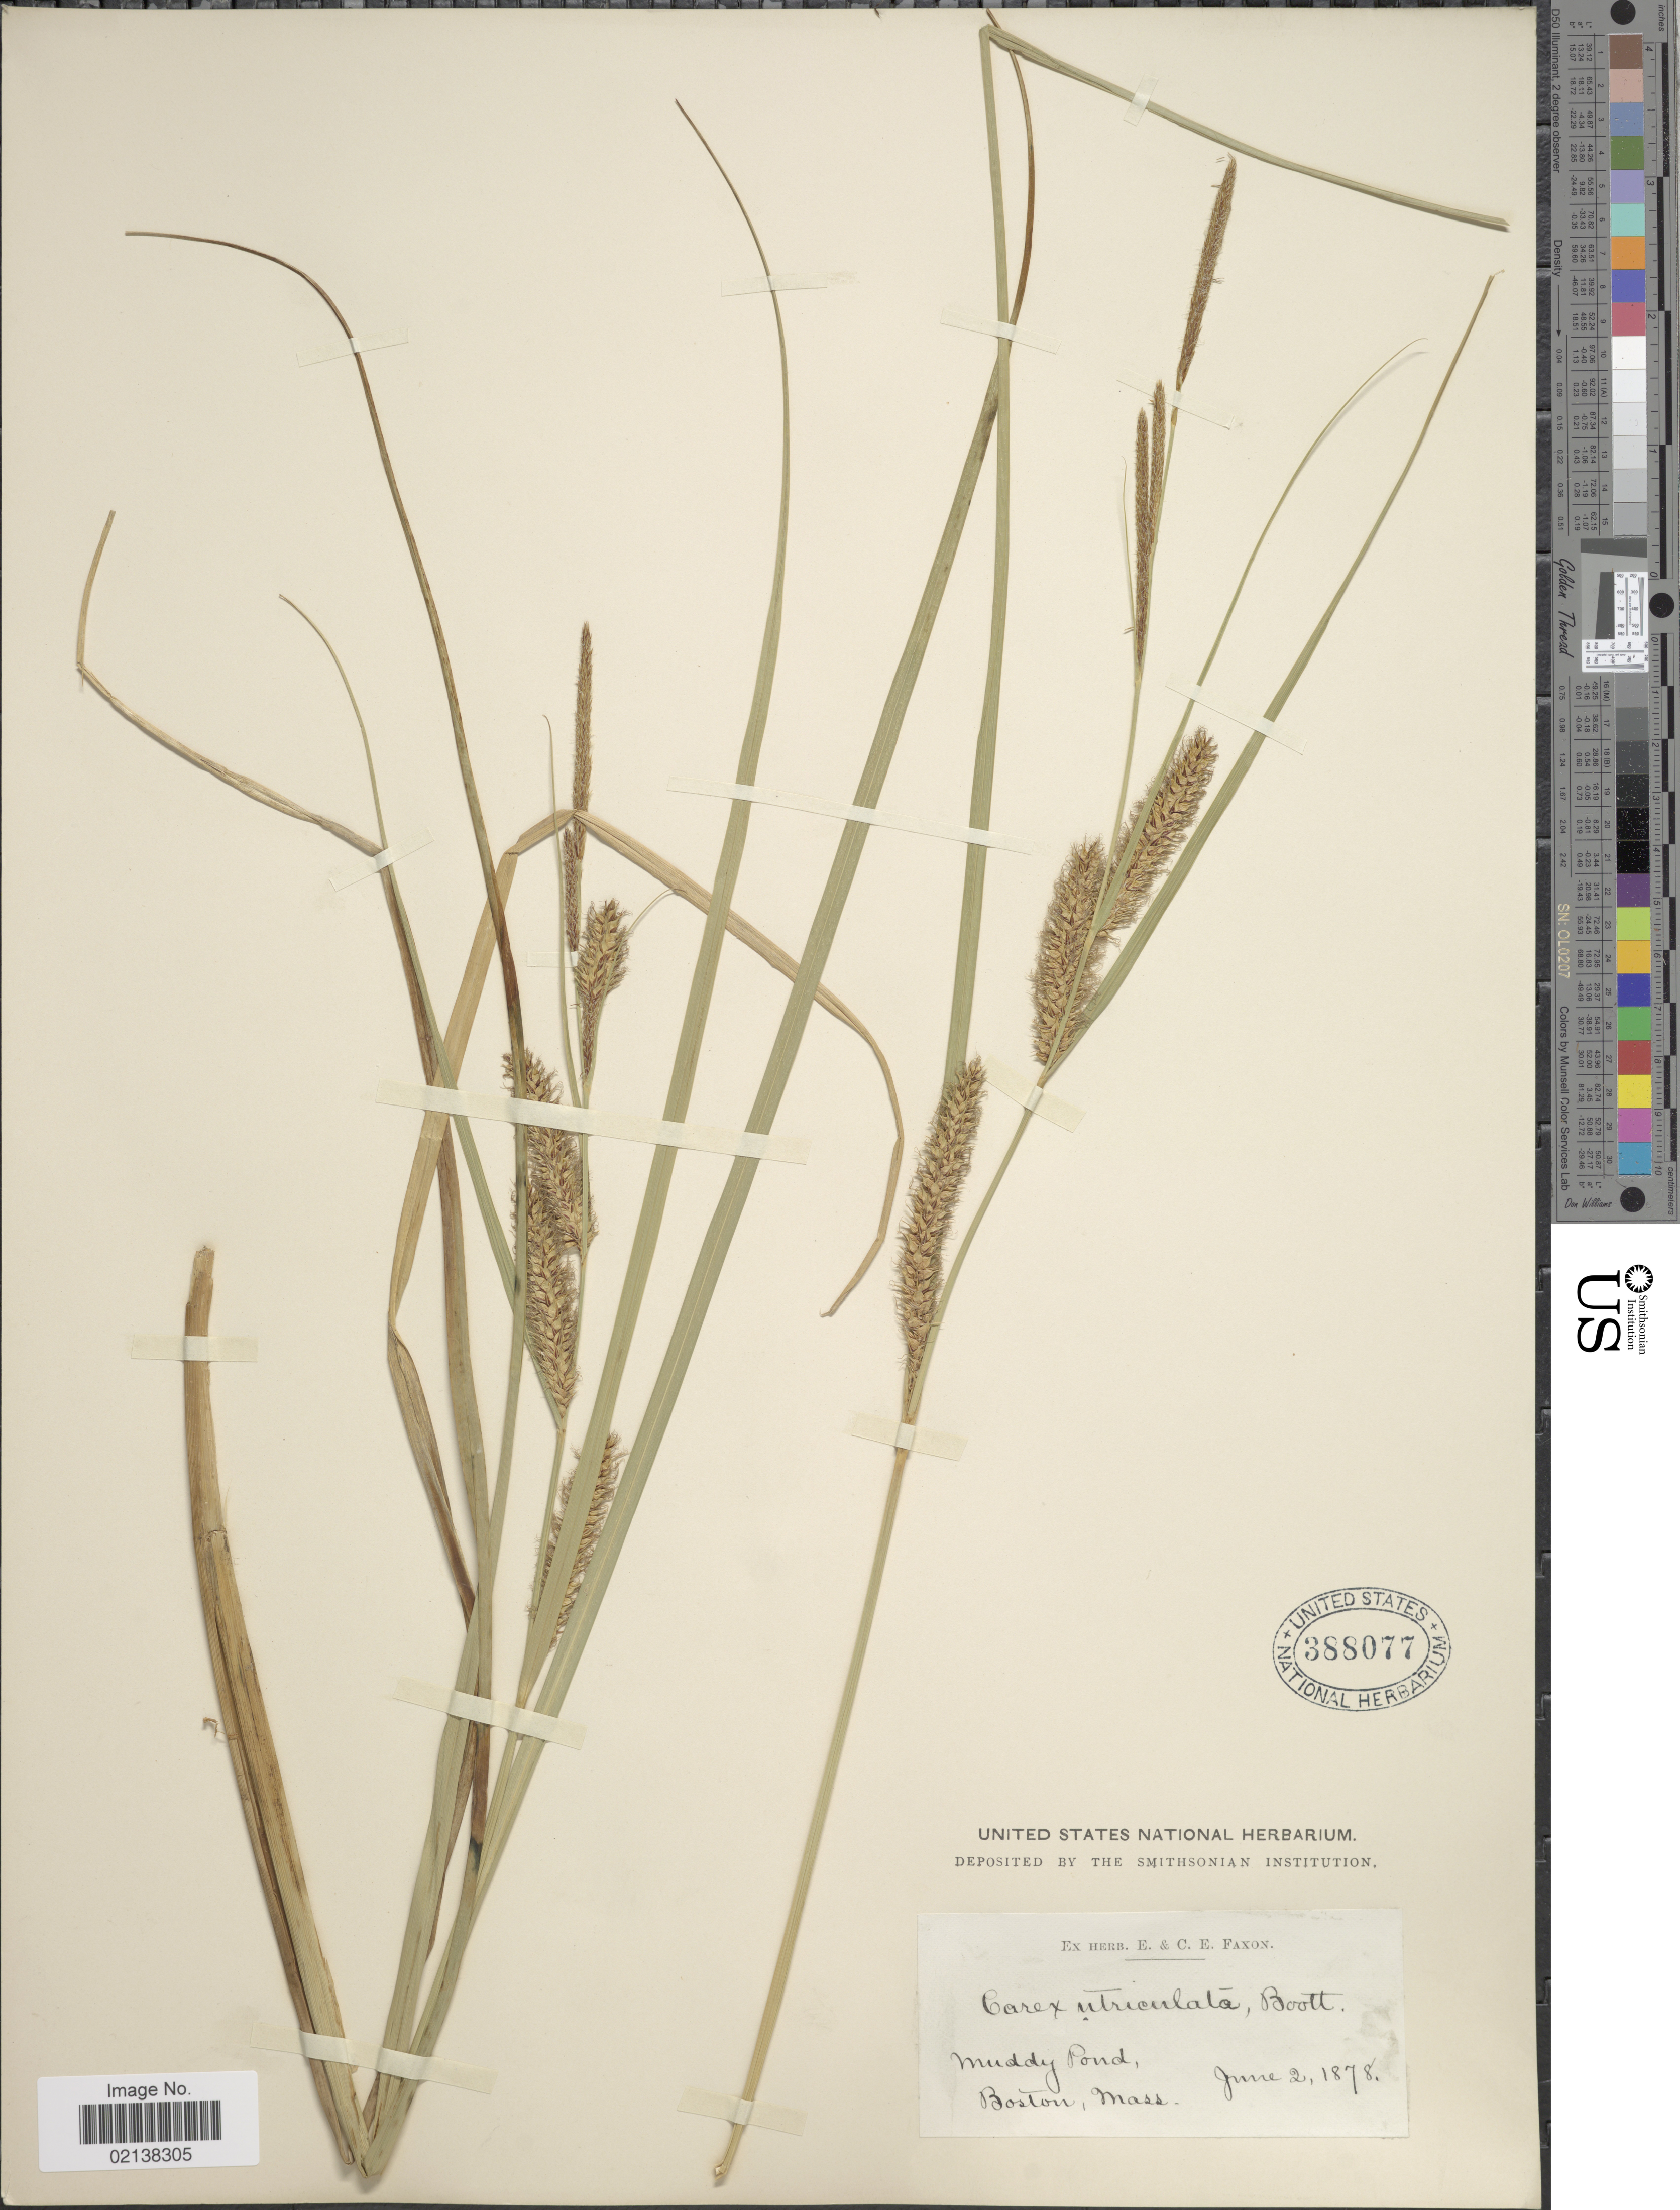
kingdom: Plantae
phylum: Tracheophyta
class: Liliopsida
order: Poales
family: Cyperaceae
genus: Carex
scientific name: Carex utriculata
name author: Boott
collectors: ex herb. E. & C.E. Faxon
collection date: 1878-06-02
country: United States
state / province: Massachusetts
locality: Muddy pond, Boston, Mass.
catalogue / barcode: US 388077